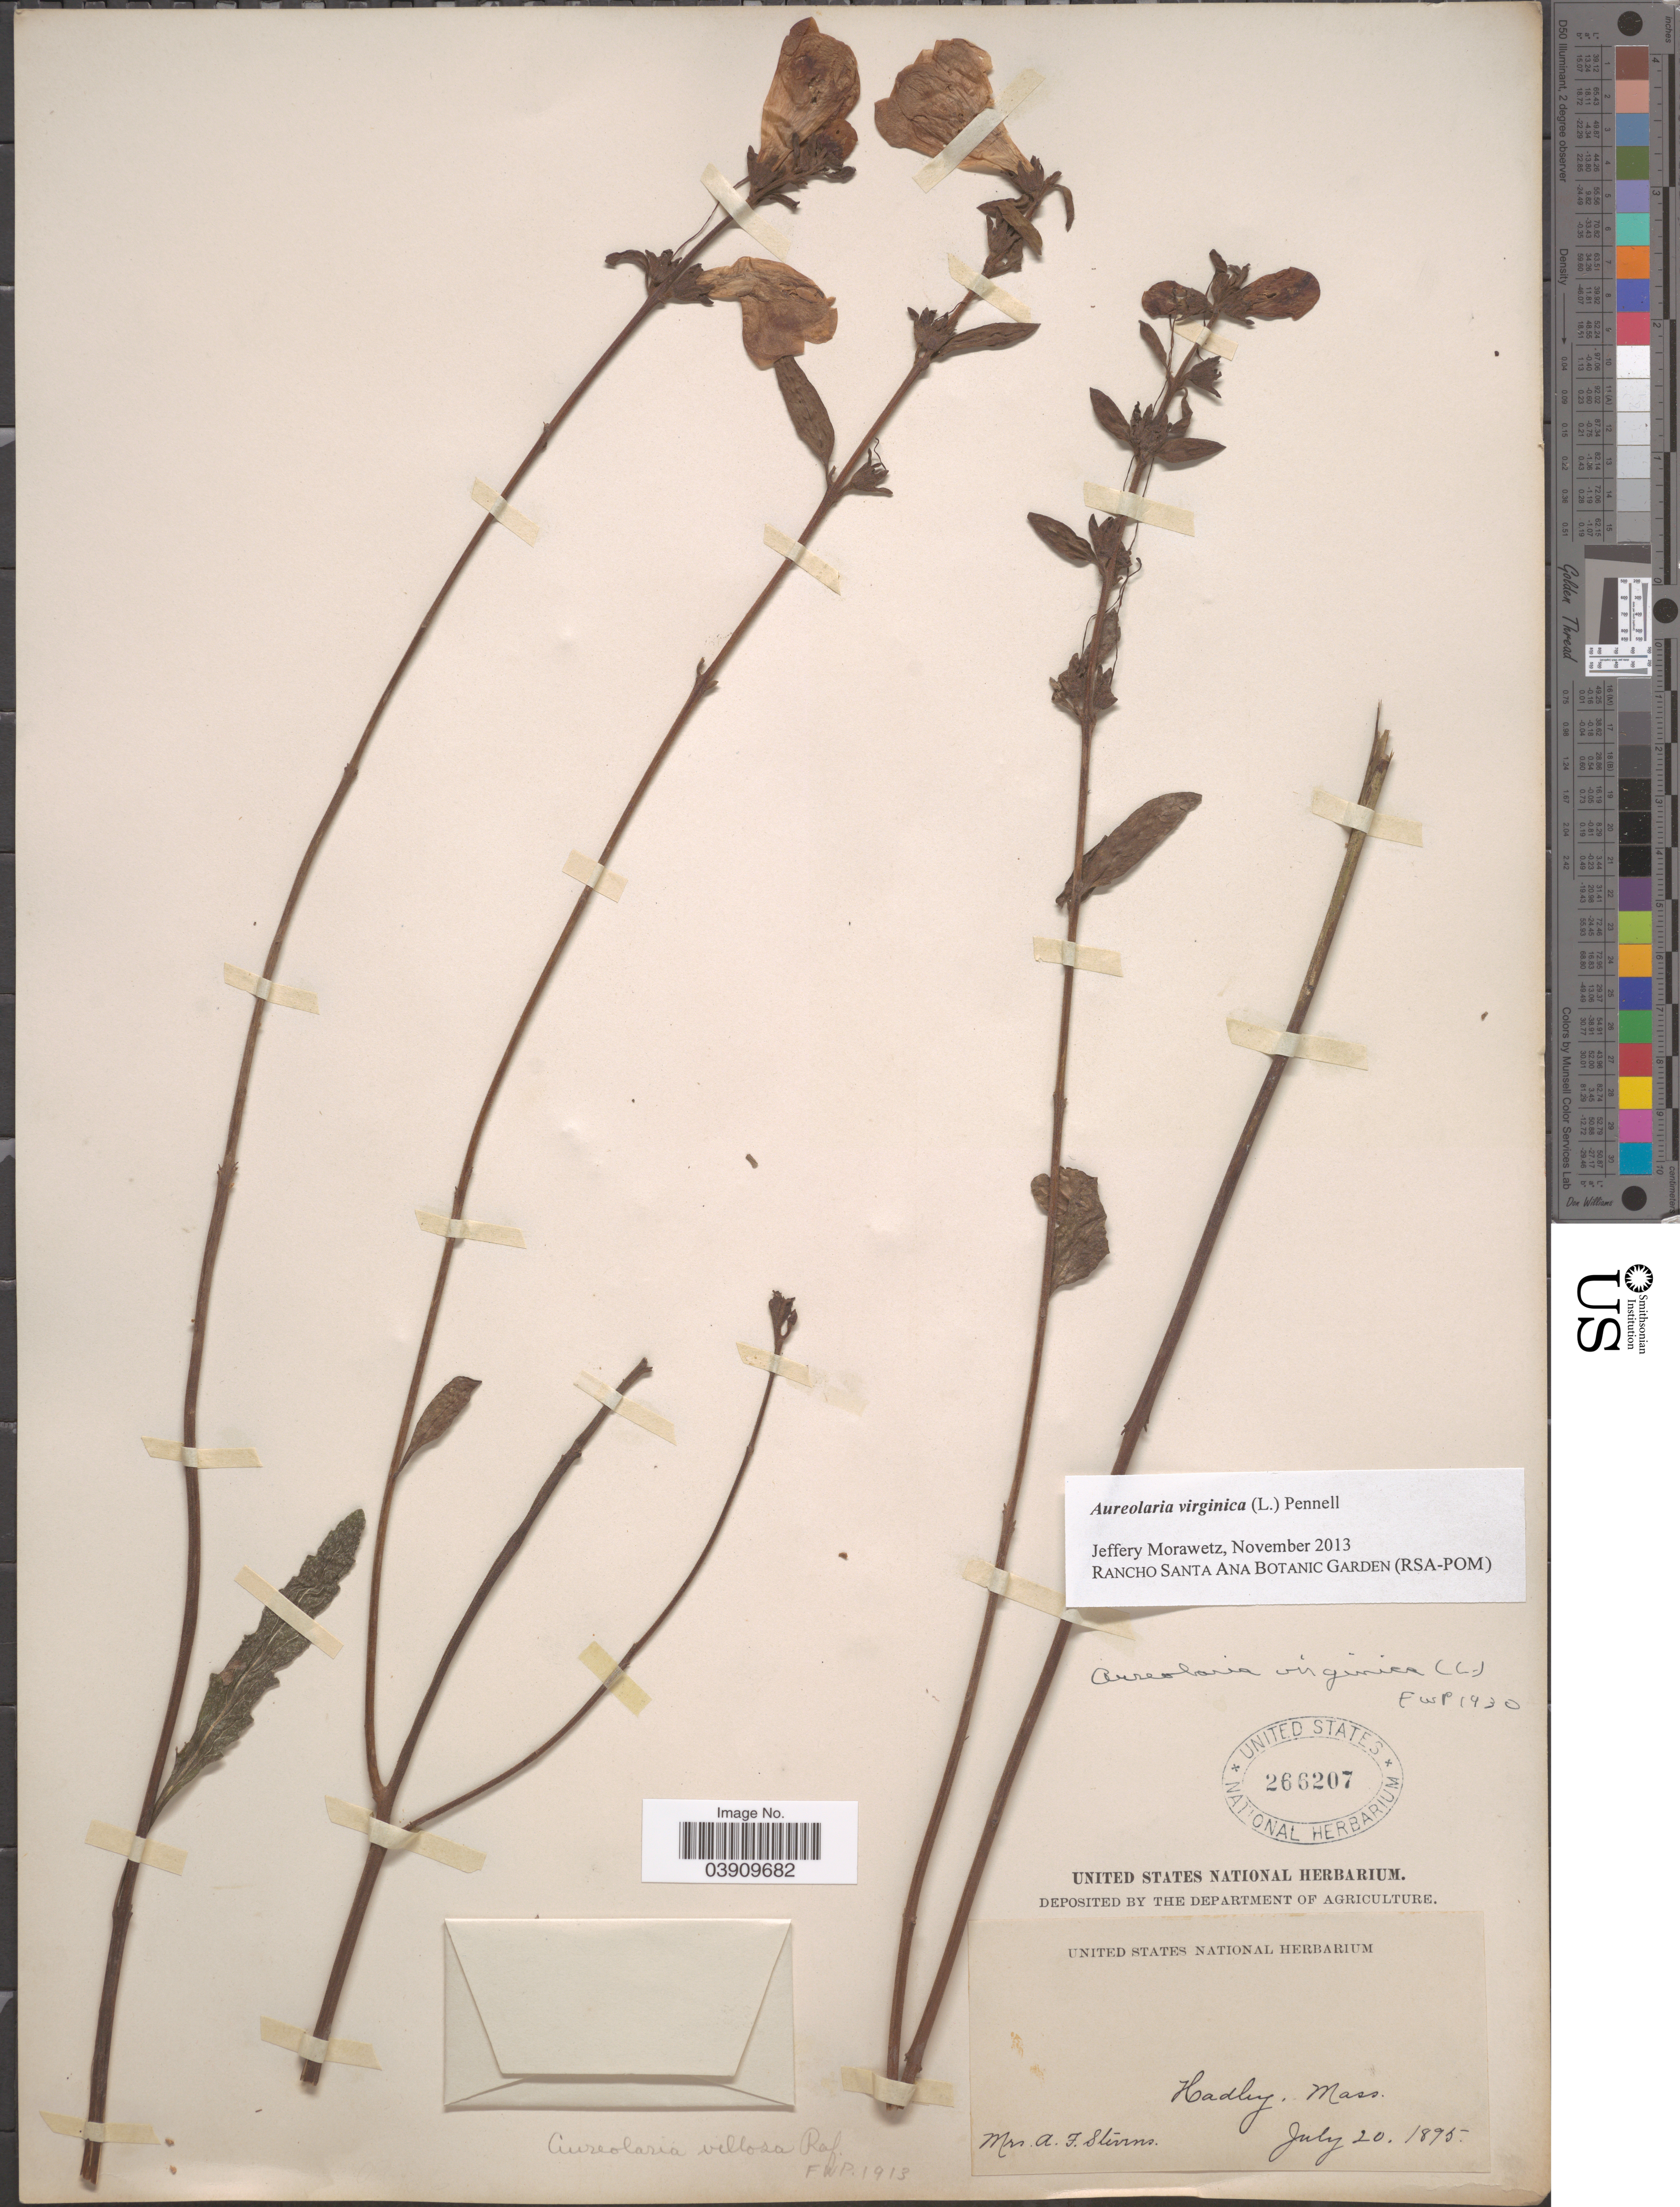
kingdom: Plantae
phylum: Tracheophyta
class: Magnoliopsida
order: Lamiales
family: Orobanchaceae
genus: Aureolaria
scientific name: Aureolaria virginica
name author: (L.) Pennell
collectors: A. Stevens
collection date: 1895-07-20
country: United States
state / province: Massachusetts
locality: Hadley.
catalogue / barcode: US 266207